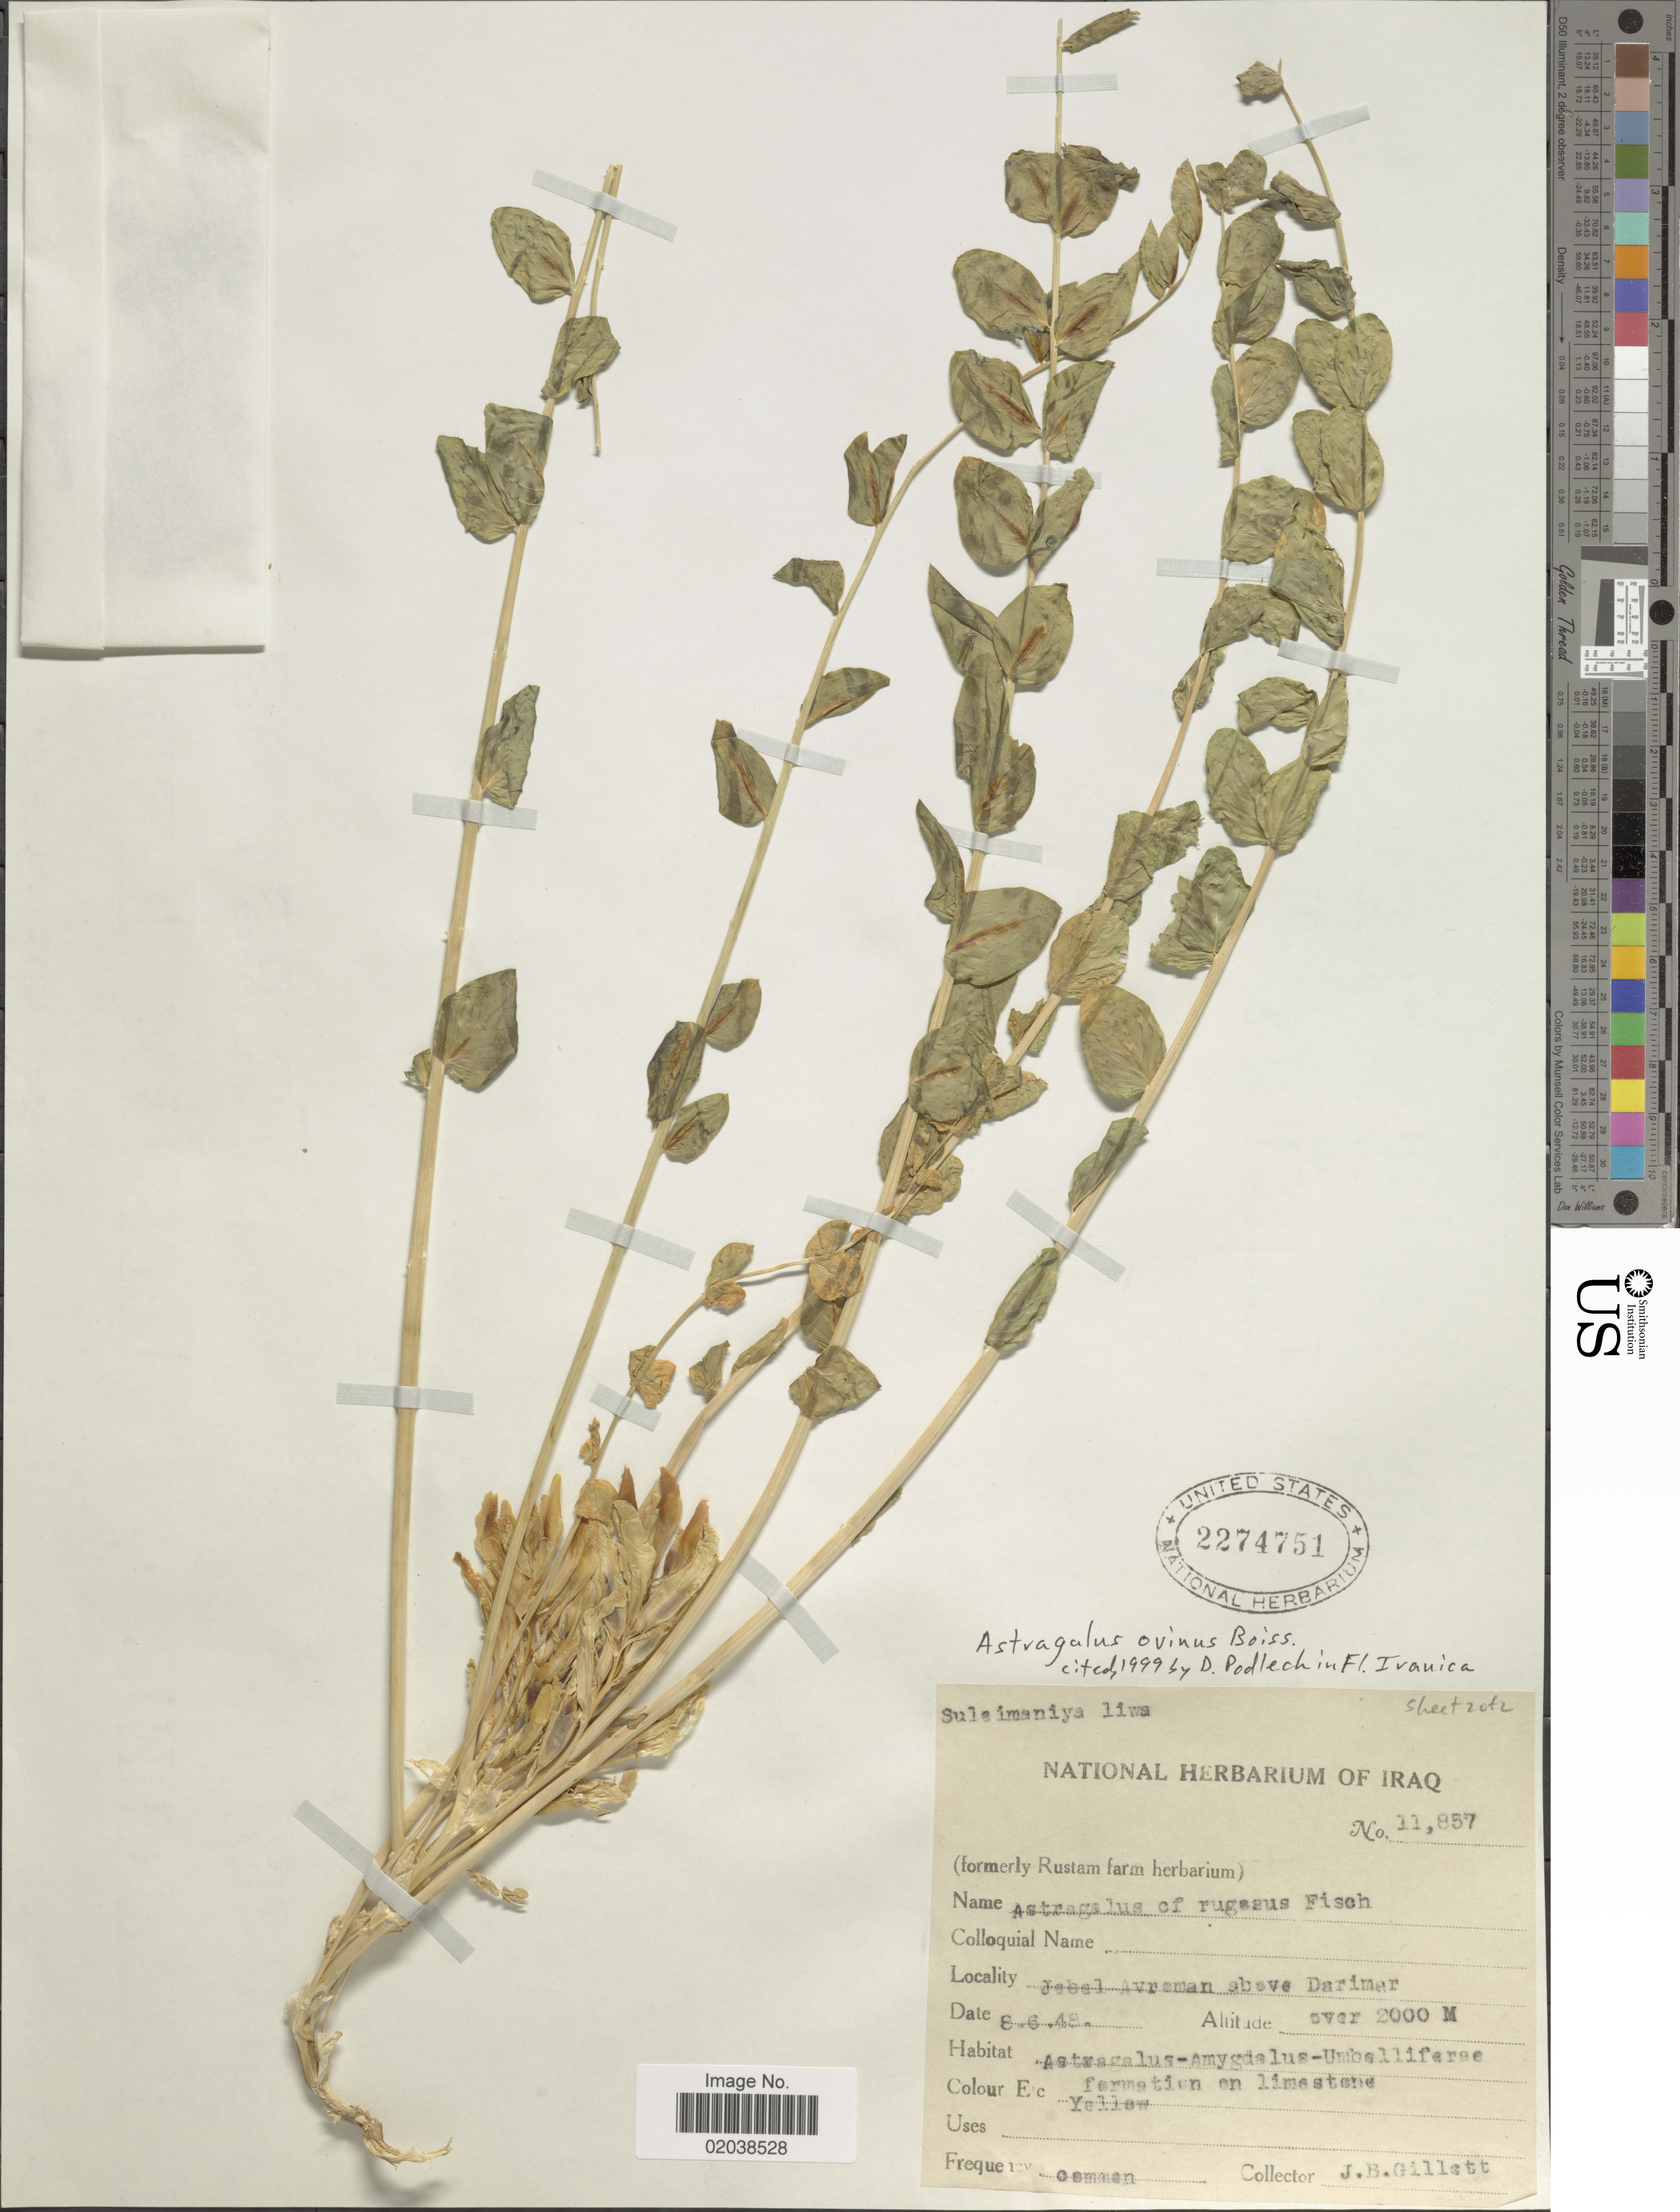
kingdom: Plantae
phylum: Tracheophyta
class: Magnoliopsida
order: Fabales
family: Fabaceae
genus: Astragalus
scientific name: Astragalus ovinus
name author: Boiss.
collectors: J. B. Gillett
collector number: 11857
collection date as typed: Transcribed d/m/y: 8/6/48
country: Iraq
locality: Jebel Avreman above Darimar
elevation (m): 2000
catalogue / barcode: US 2274751